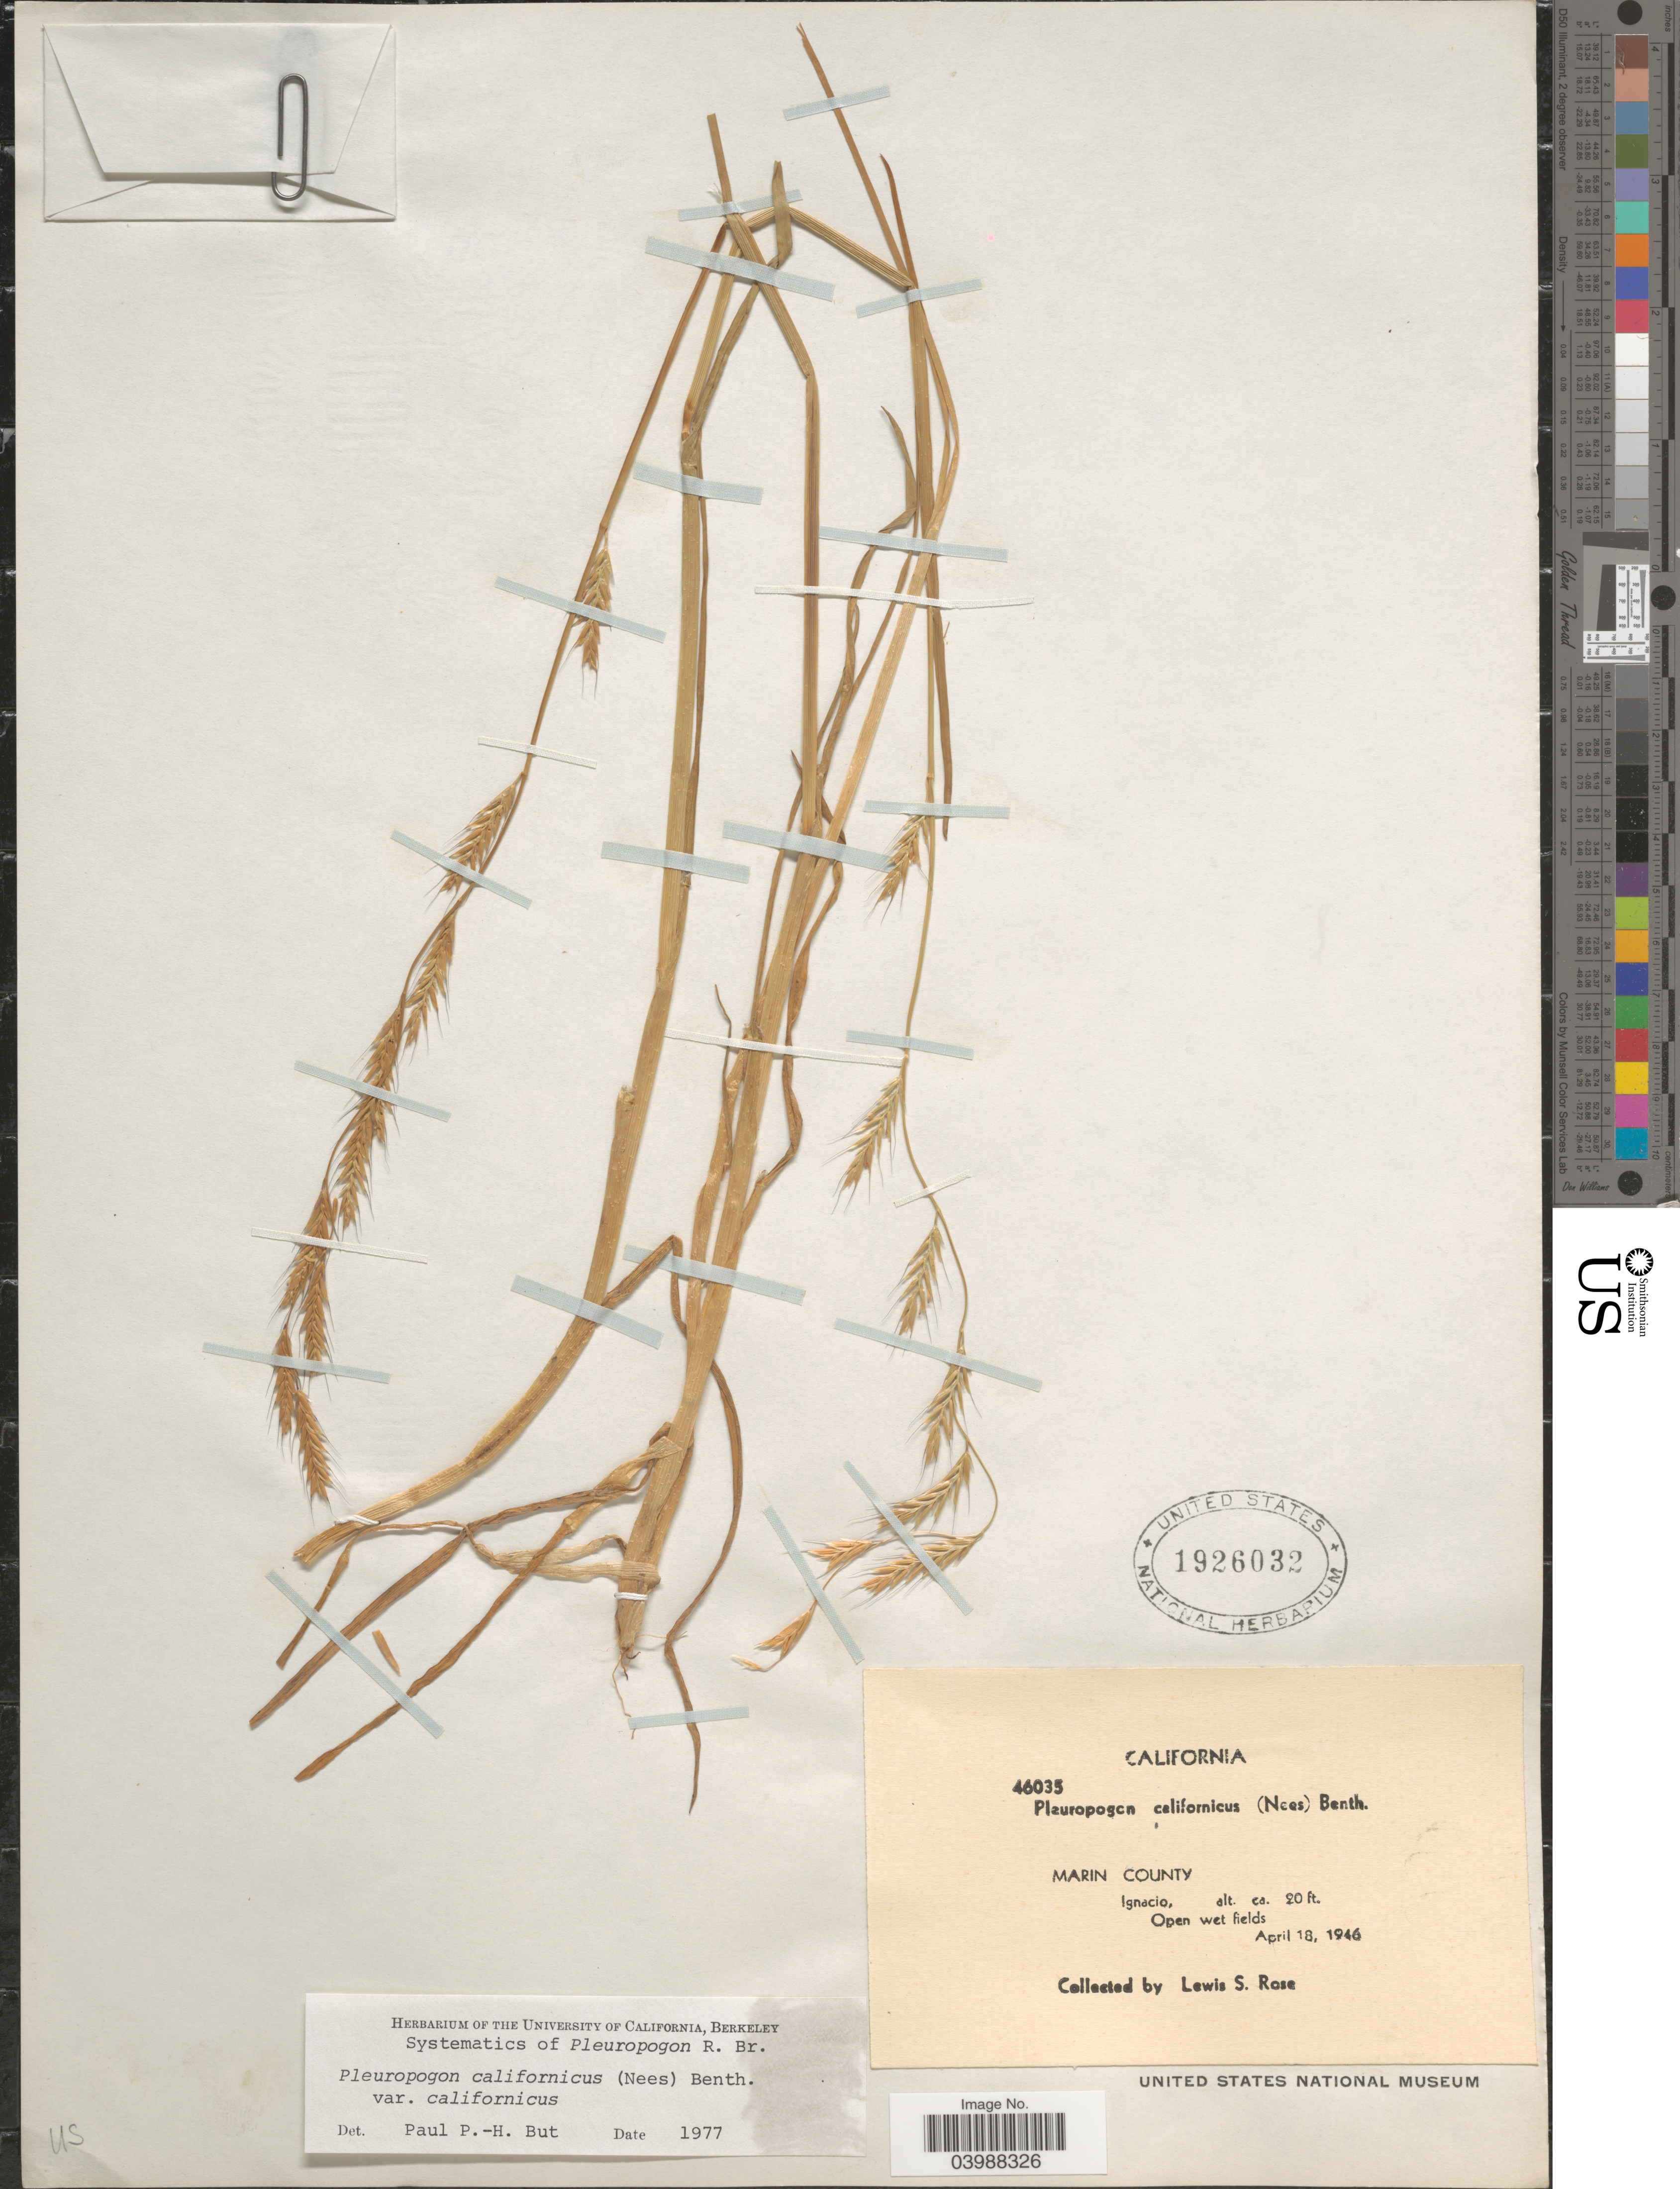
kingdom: Plantae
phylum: Tracheophyta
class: Liliopsida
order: Poales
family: Poaceae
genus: Pleuropogon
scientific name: Pleuropogon californicus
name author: (Nees) Benth. ex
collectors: L. S. Rose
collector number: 46035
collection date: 1946-04-18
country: United States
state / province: California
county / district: Marin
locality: Marin County. Ignacio.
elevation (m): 6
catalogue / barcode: US 1926032